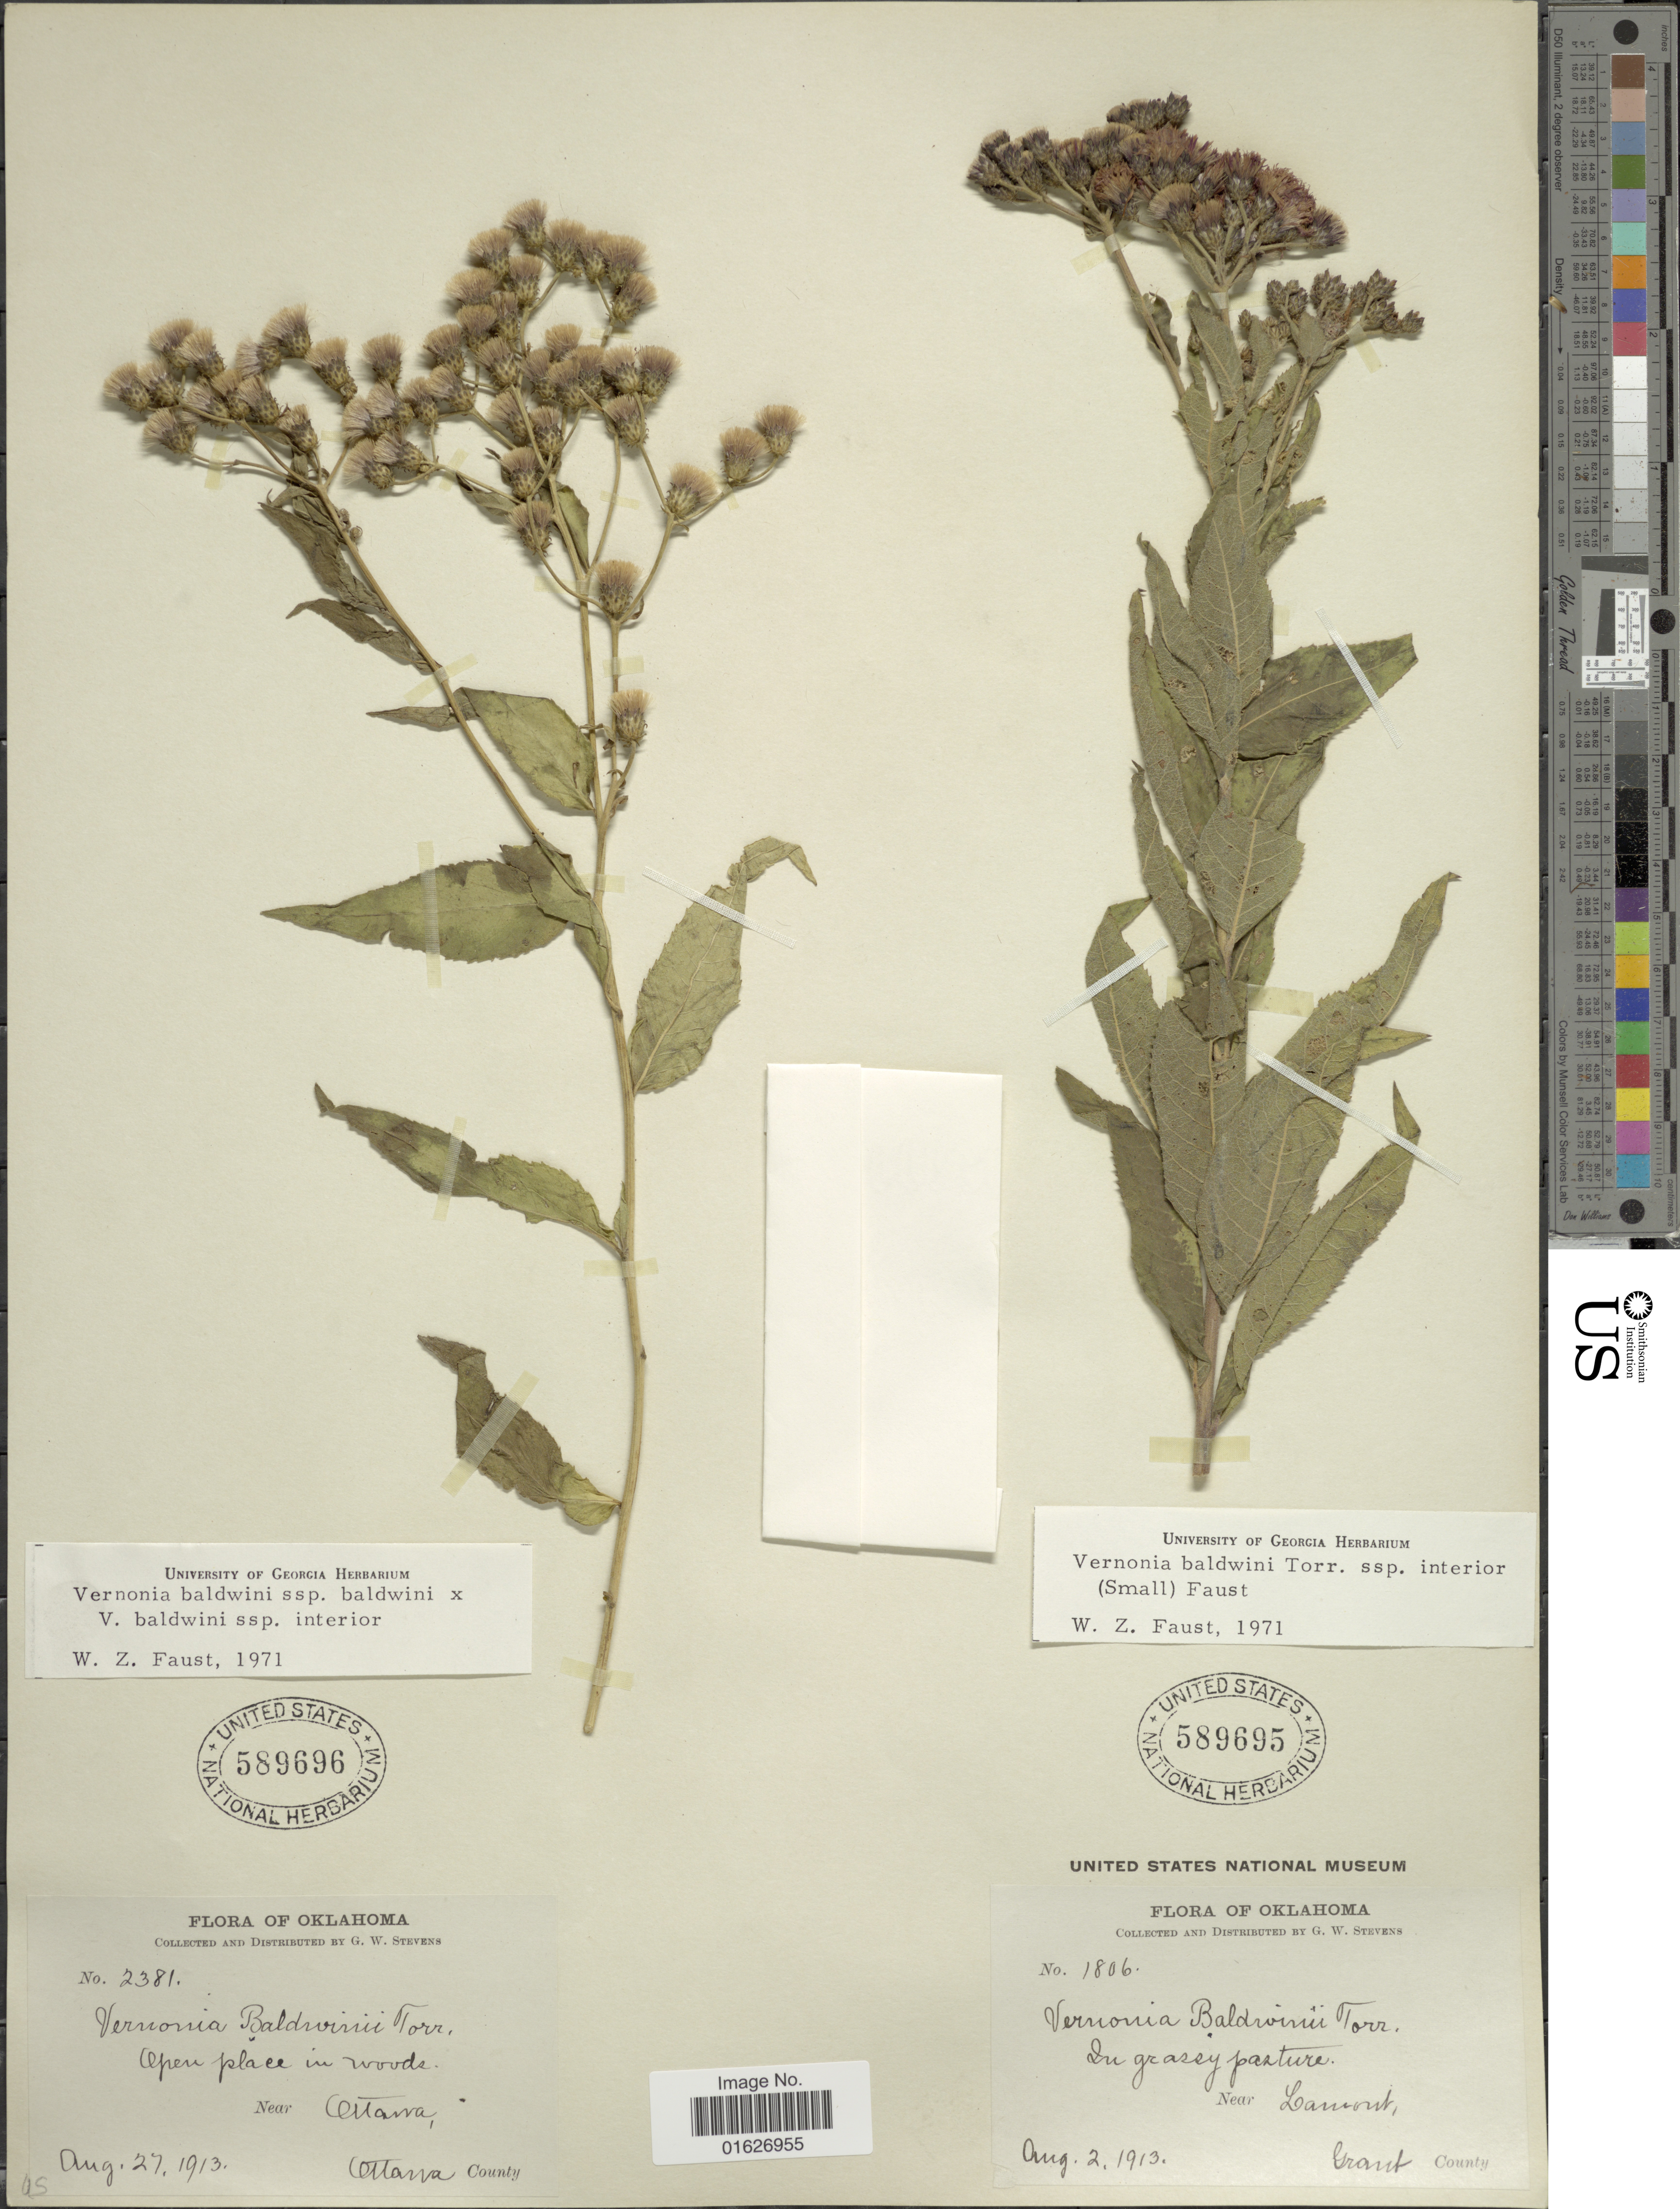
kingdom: Plantae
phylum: Tracheophyta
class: Magnoliopsida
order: Asterales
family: Asteraceae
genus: Vernonia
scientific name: Vernonia baldwinii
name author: Torr.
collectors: G. W. Stevens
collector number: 2381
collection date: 1913-08-27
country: United States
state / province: Oklahoma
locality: Near Ottawa, Ottawa County.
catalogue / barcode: US 589696-2